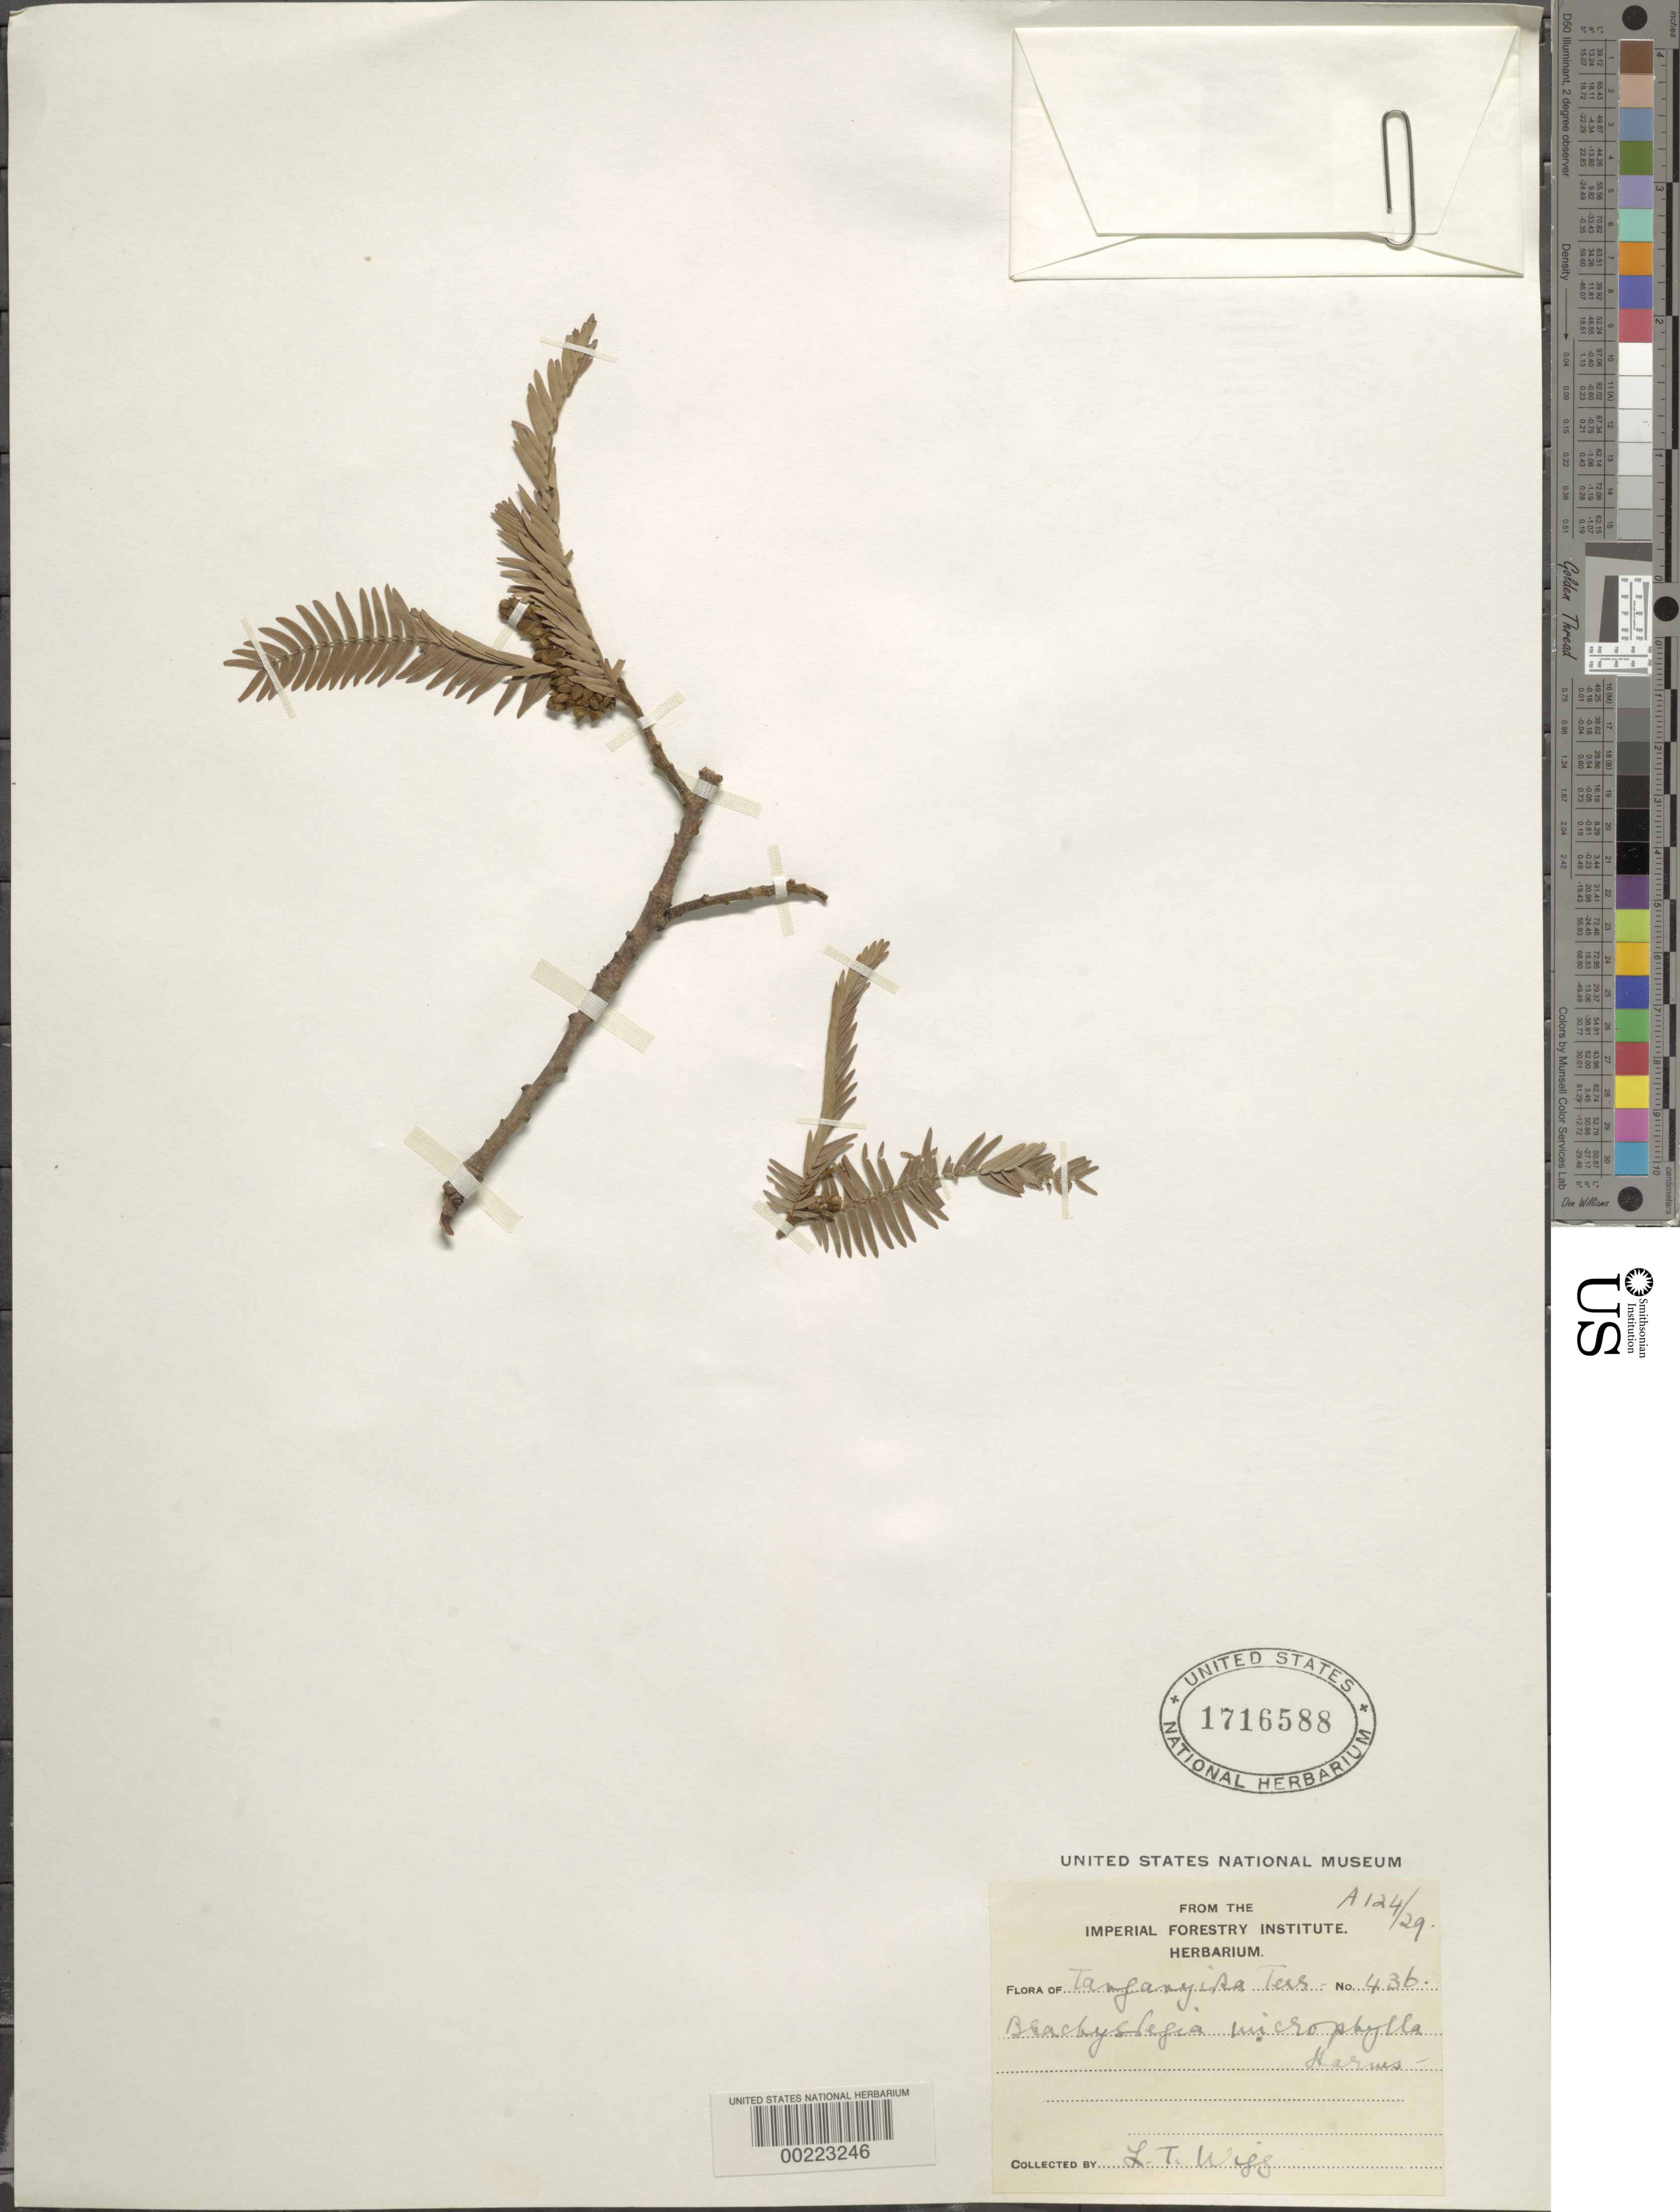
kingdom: Plantae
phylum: Tracheophyta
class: Magnoliopsida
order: Fabales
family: Fabaceae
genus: Brachystegia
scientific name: Brachystegia microphylla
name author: Harms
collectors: L. Wigg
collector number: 436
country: Tanzania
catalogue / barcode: US 1716588